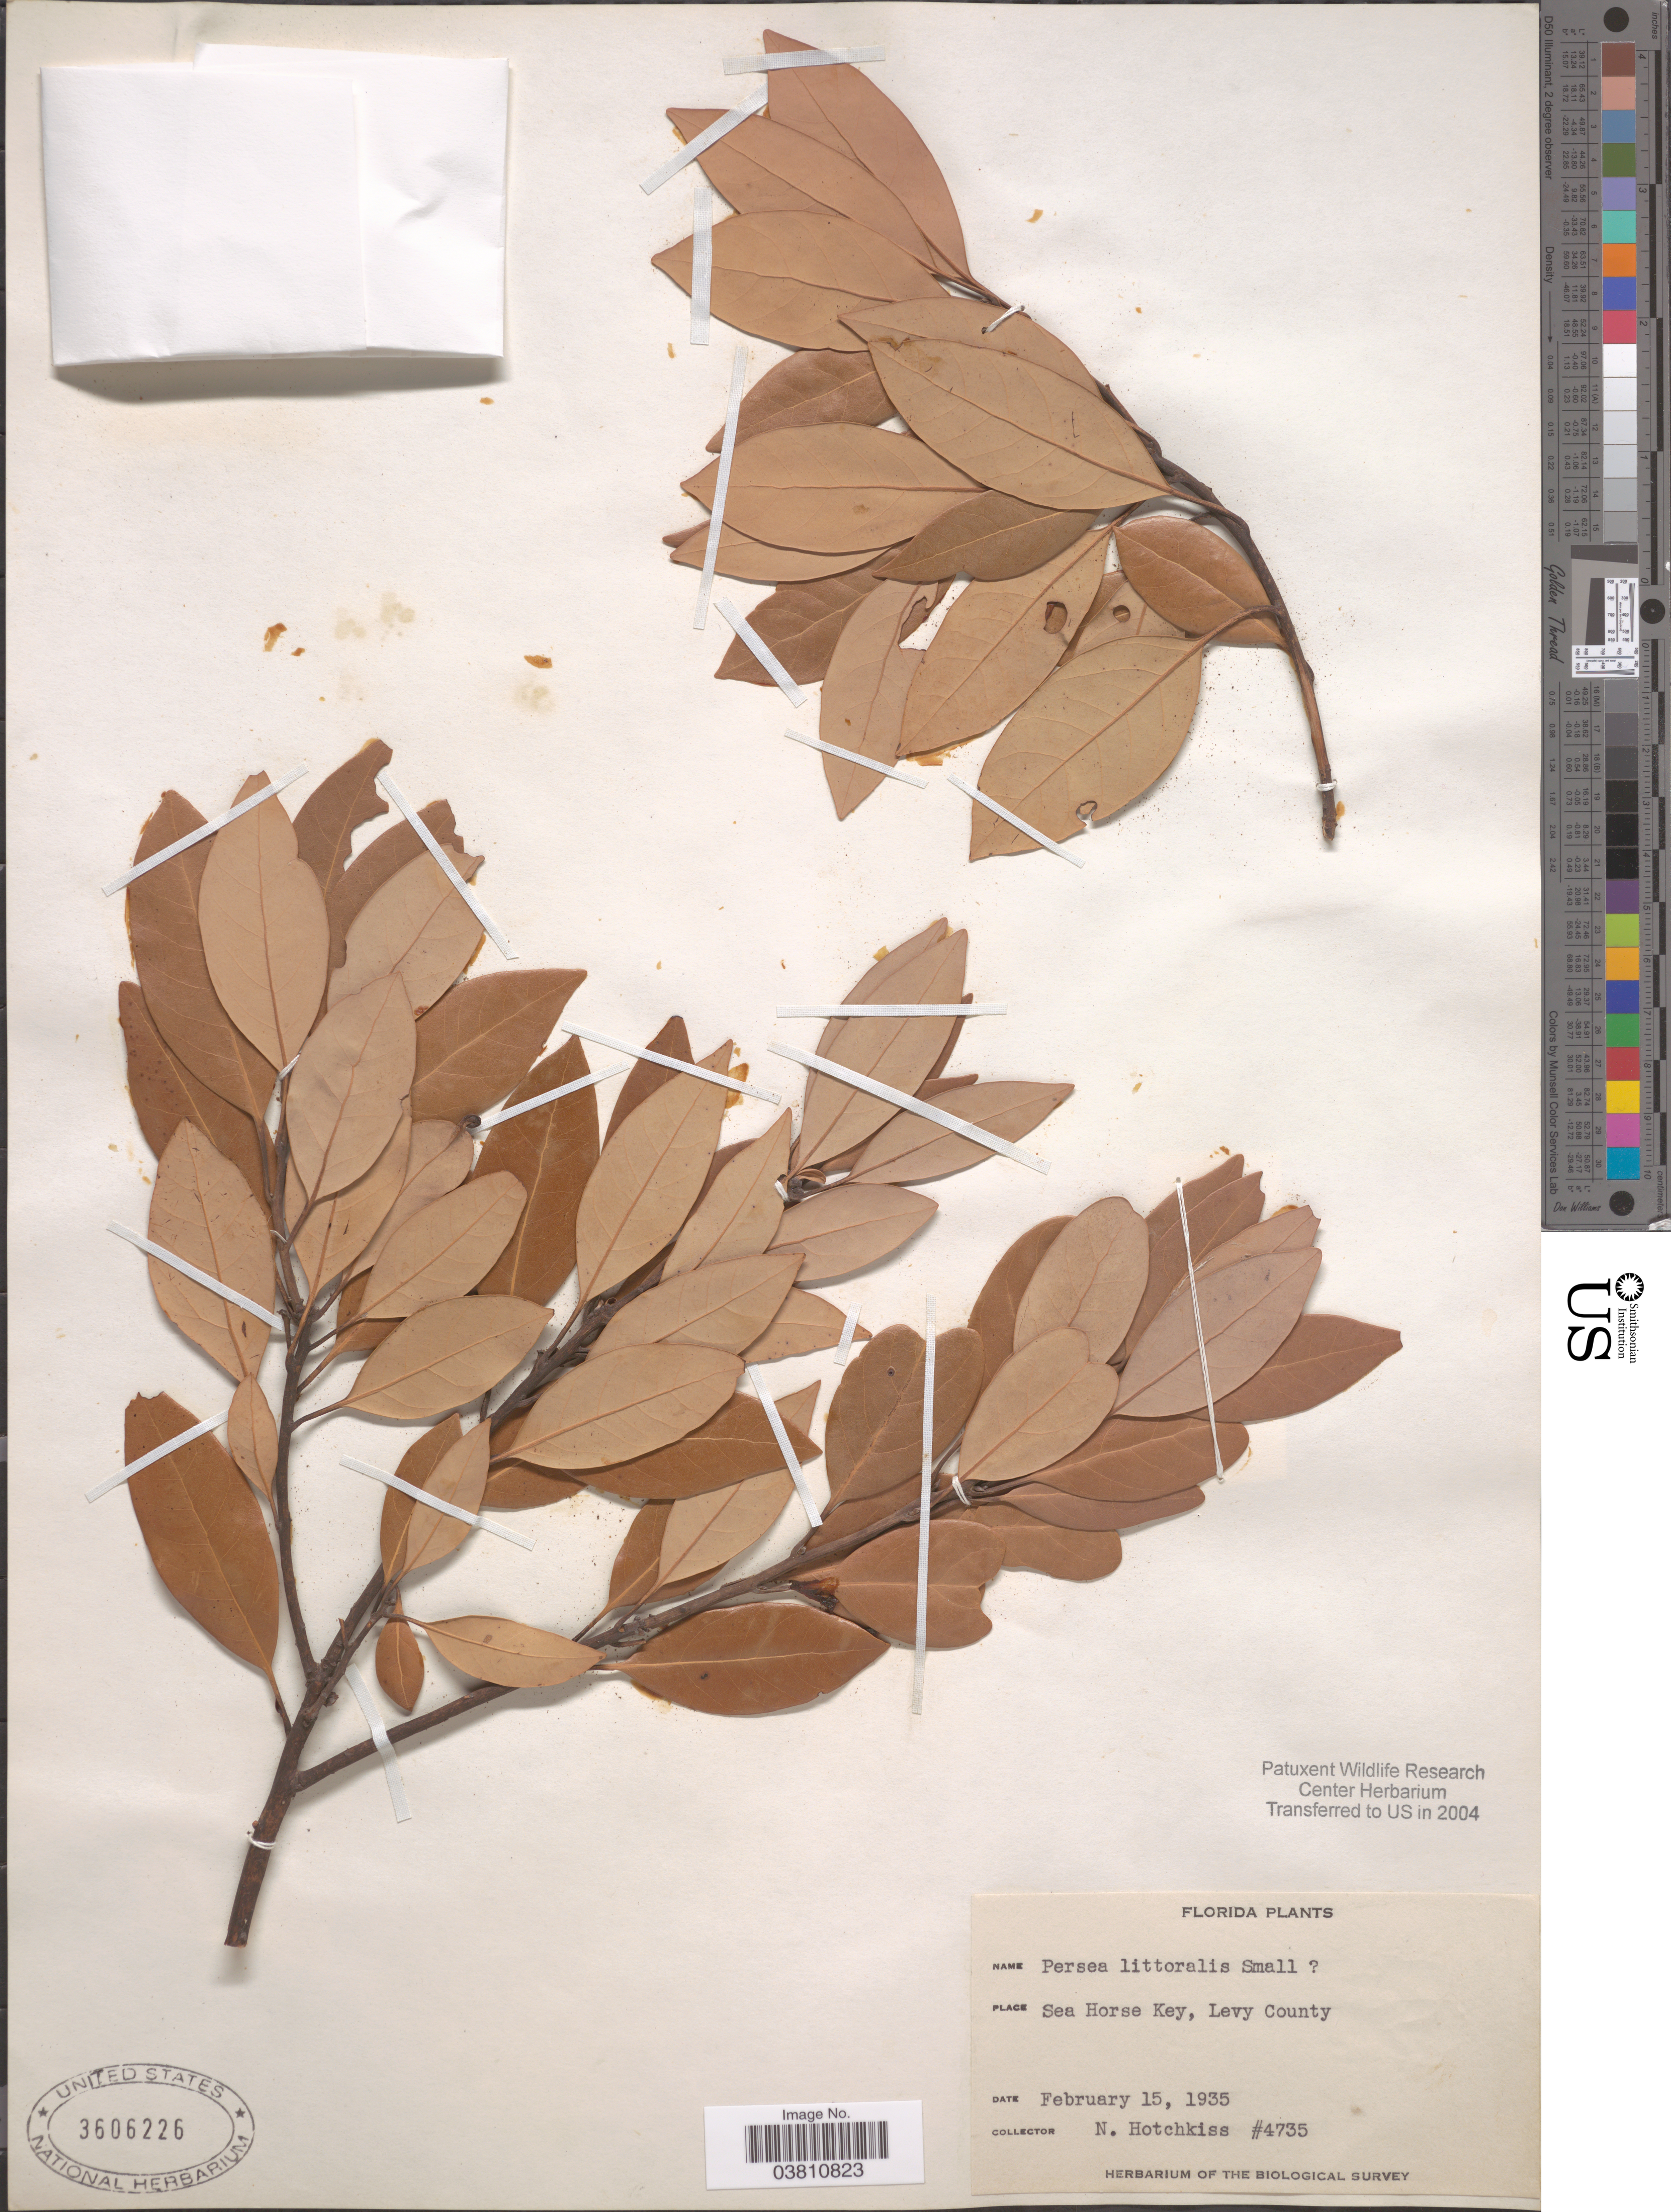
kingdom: Plantae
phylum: Tracheophyta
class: Magnoliopsida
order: Laurales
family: Lauraceae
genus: Persea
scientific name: Persea littoralis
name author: Small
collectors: N. Hotchkiss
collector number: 4735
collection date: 1935-02-15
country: United States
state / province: Florida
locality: Sea Horse Key, Levy County.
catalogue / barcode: US 3606226